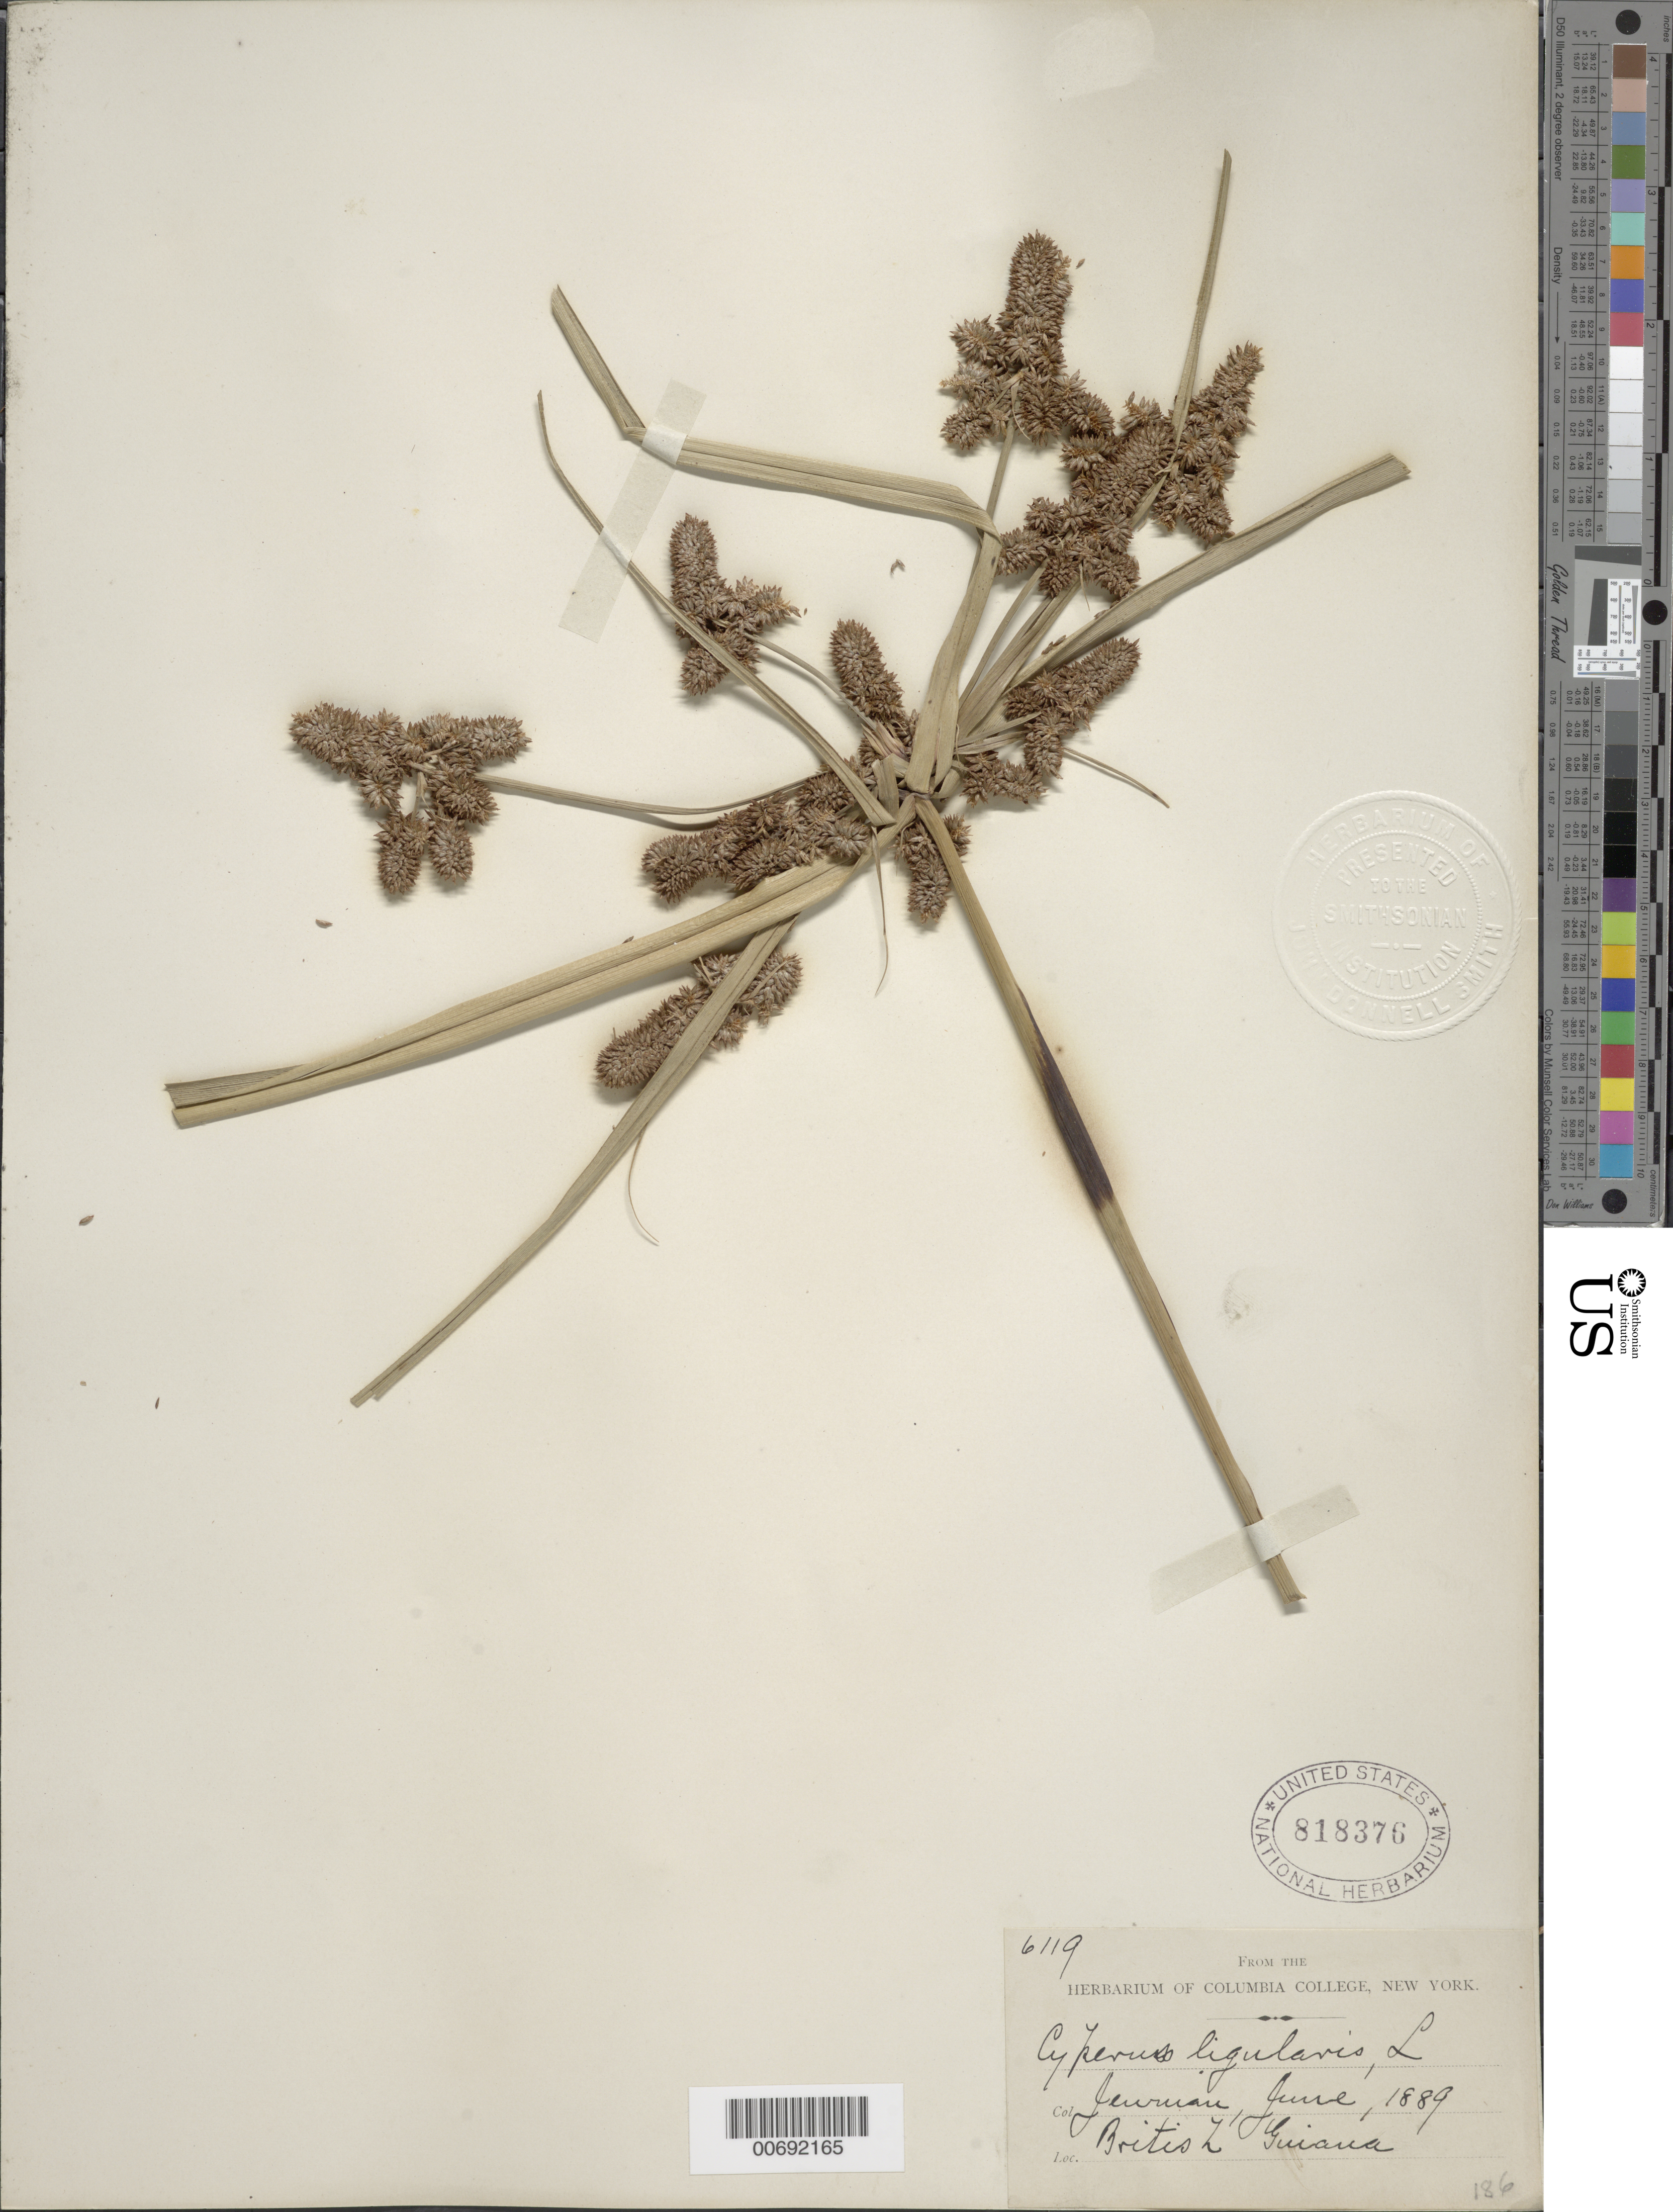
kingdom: Plantae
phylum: Tracheophyta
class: Liliopsida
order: Poales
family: Cyperaceae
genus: Cyperus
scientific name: Cyperus ligularis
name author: L.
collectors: G. S. Jenman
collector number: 6119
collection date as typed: June 1889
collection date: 1889-06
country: Guyana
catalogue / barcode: US 818376